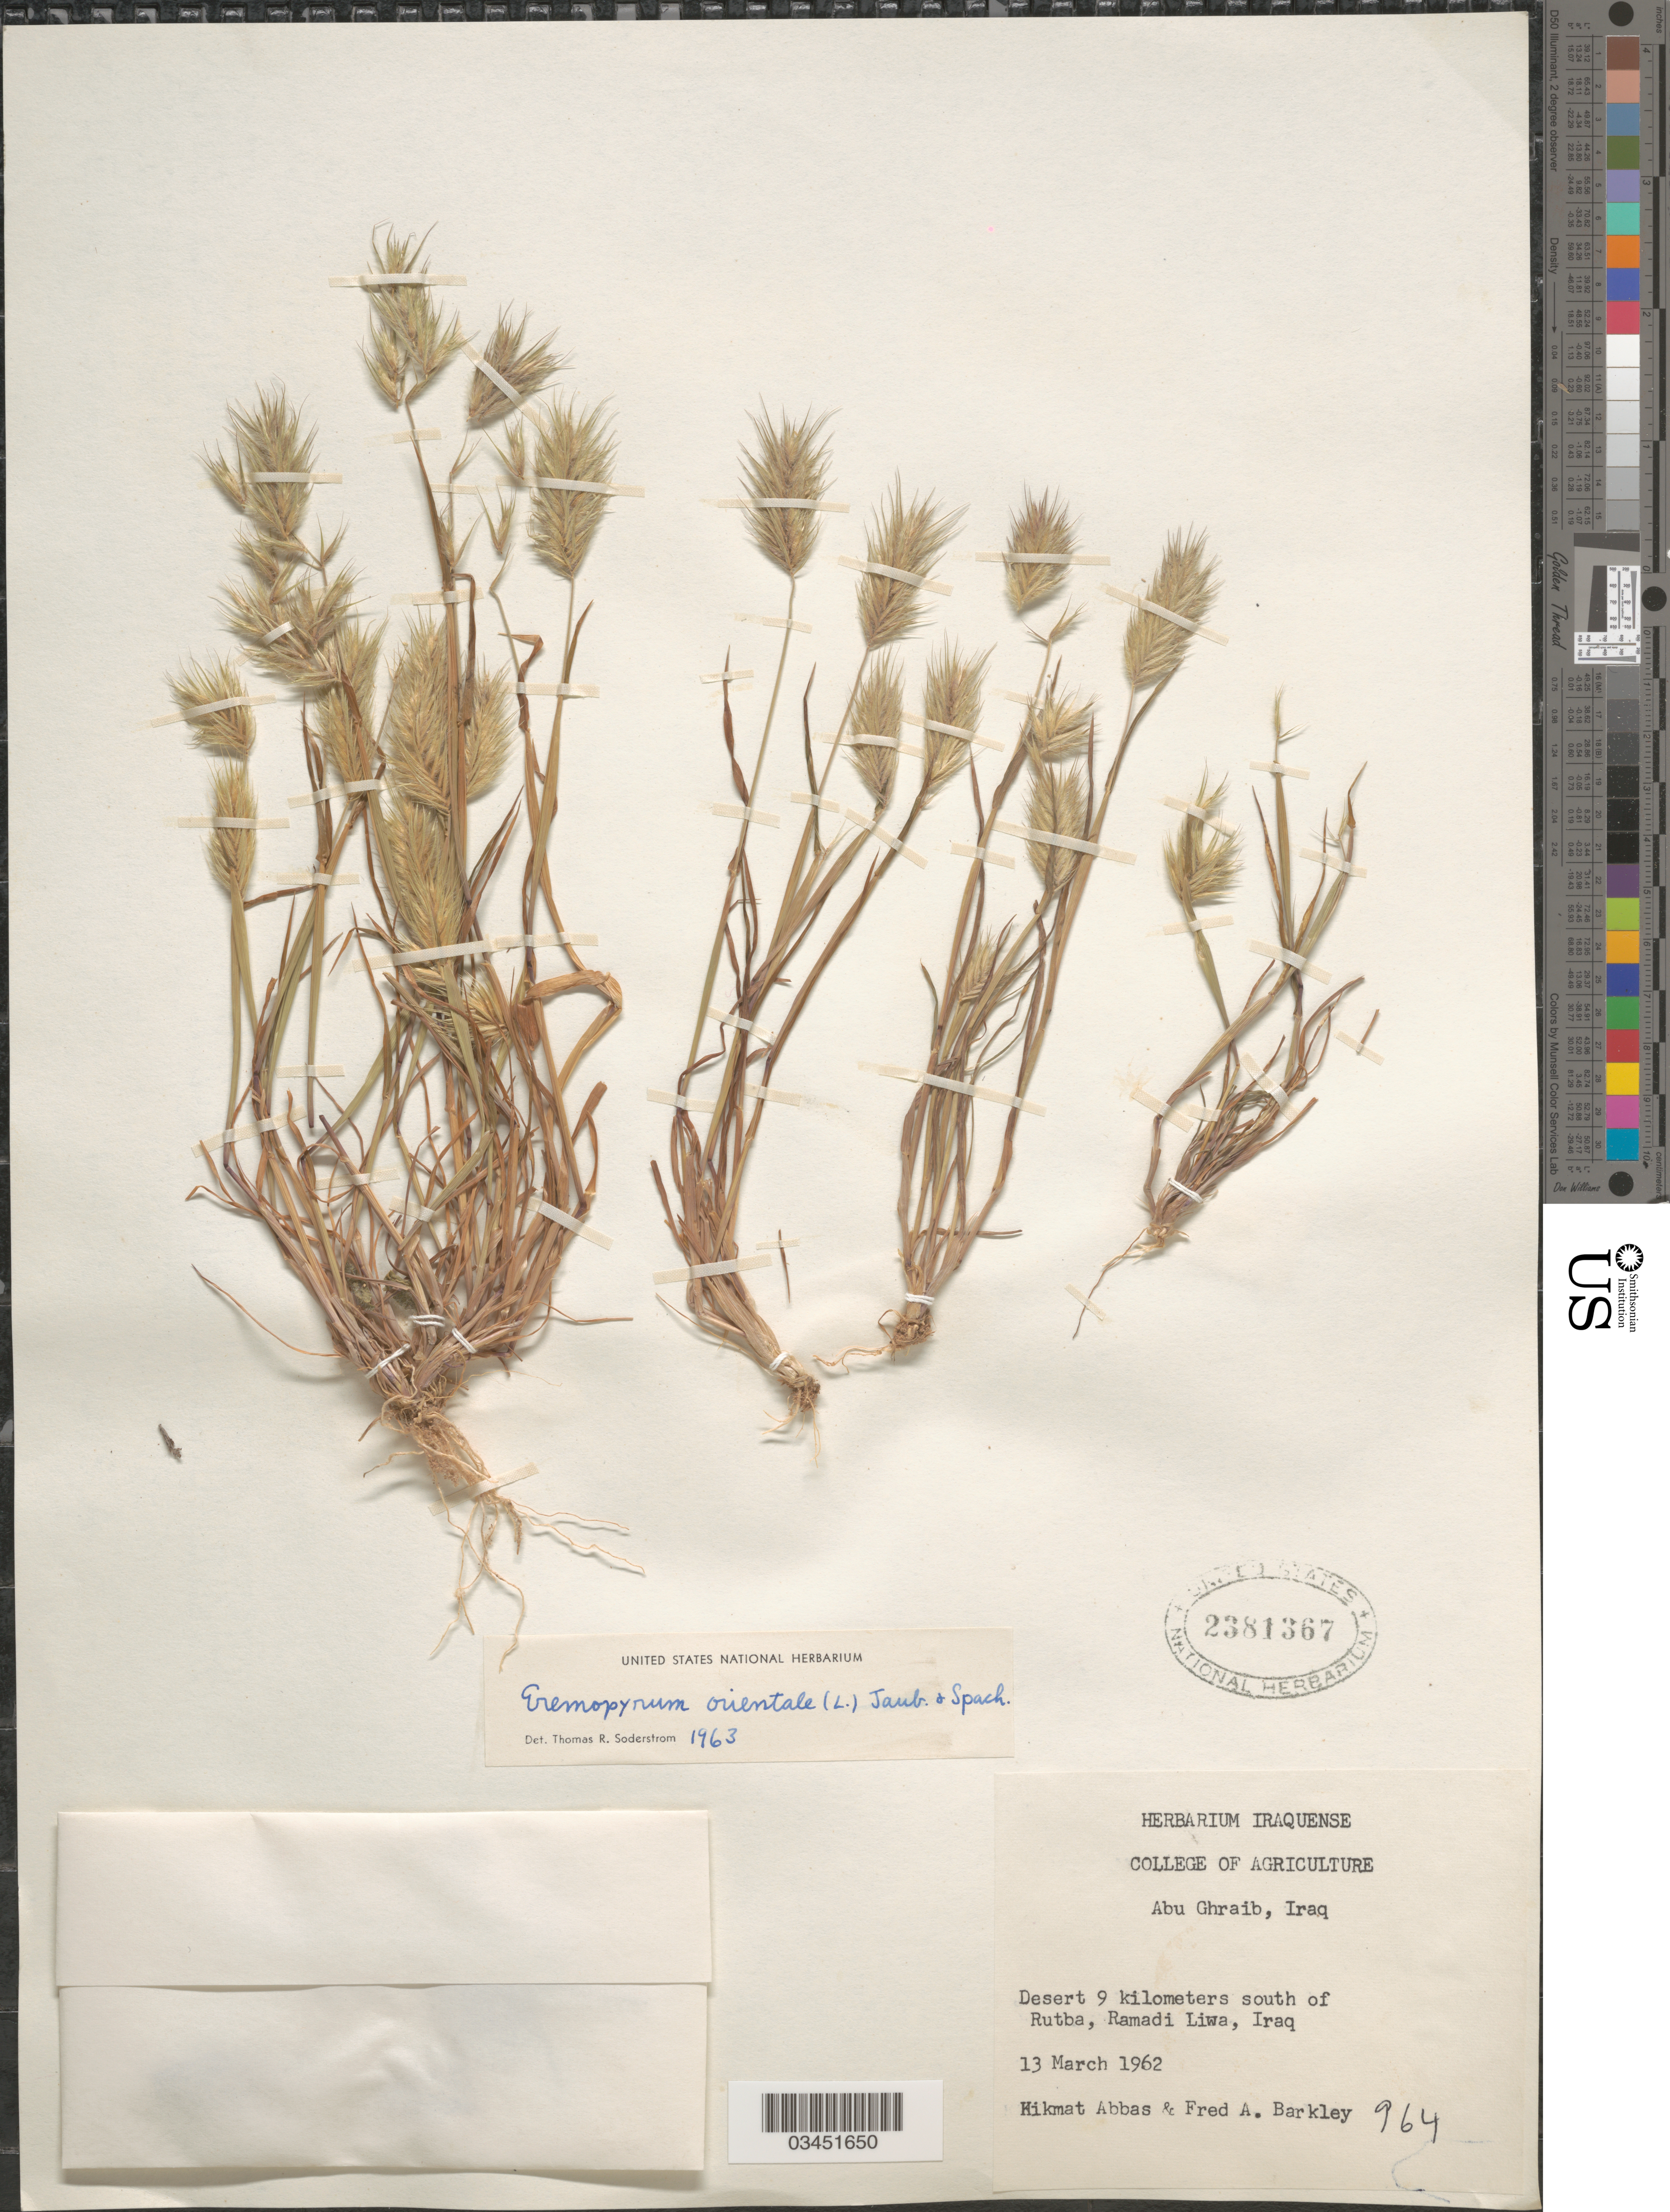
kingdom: Plantae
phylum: Tracheophyta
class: Liliopsida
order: Poales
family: Poaceae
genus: Eremopyrum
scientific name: Eremopyrum orientale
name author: (L.) Jaub. & Spach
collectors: H. Abbas & F. A. Barkley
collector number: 964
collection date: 1962-03-13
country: Iraq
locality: Desert 9 kilometers south of Rutba, Ramadi Liwa.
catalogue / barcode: US 2381367